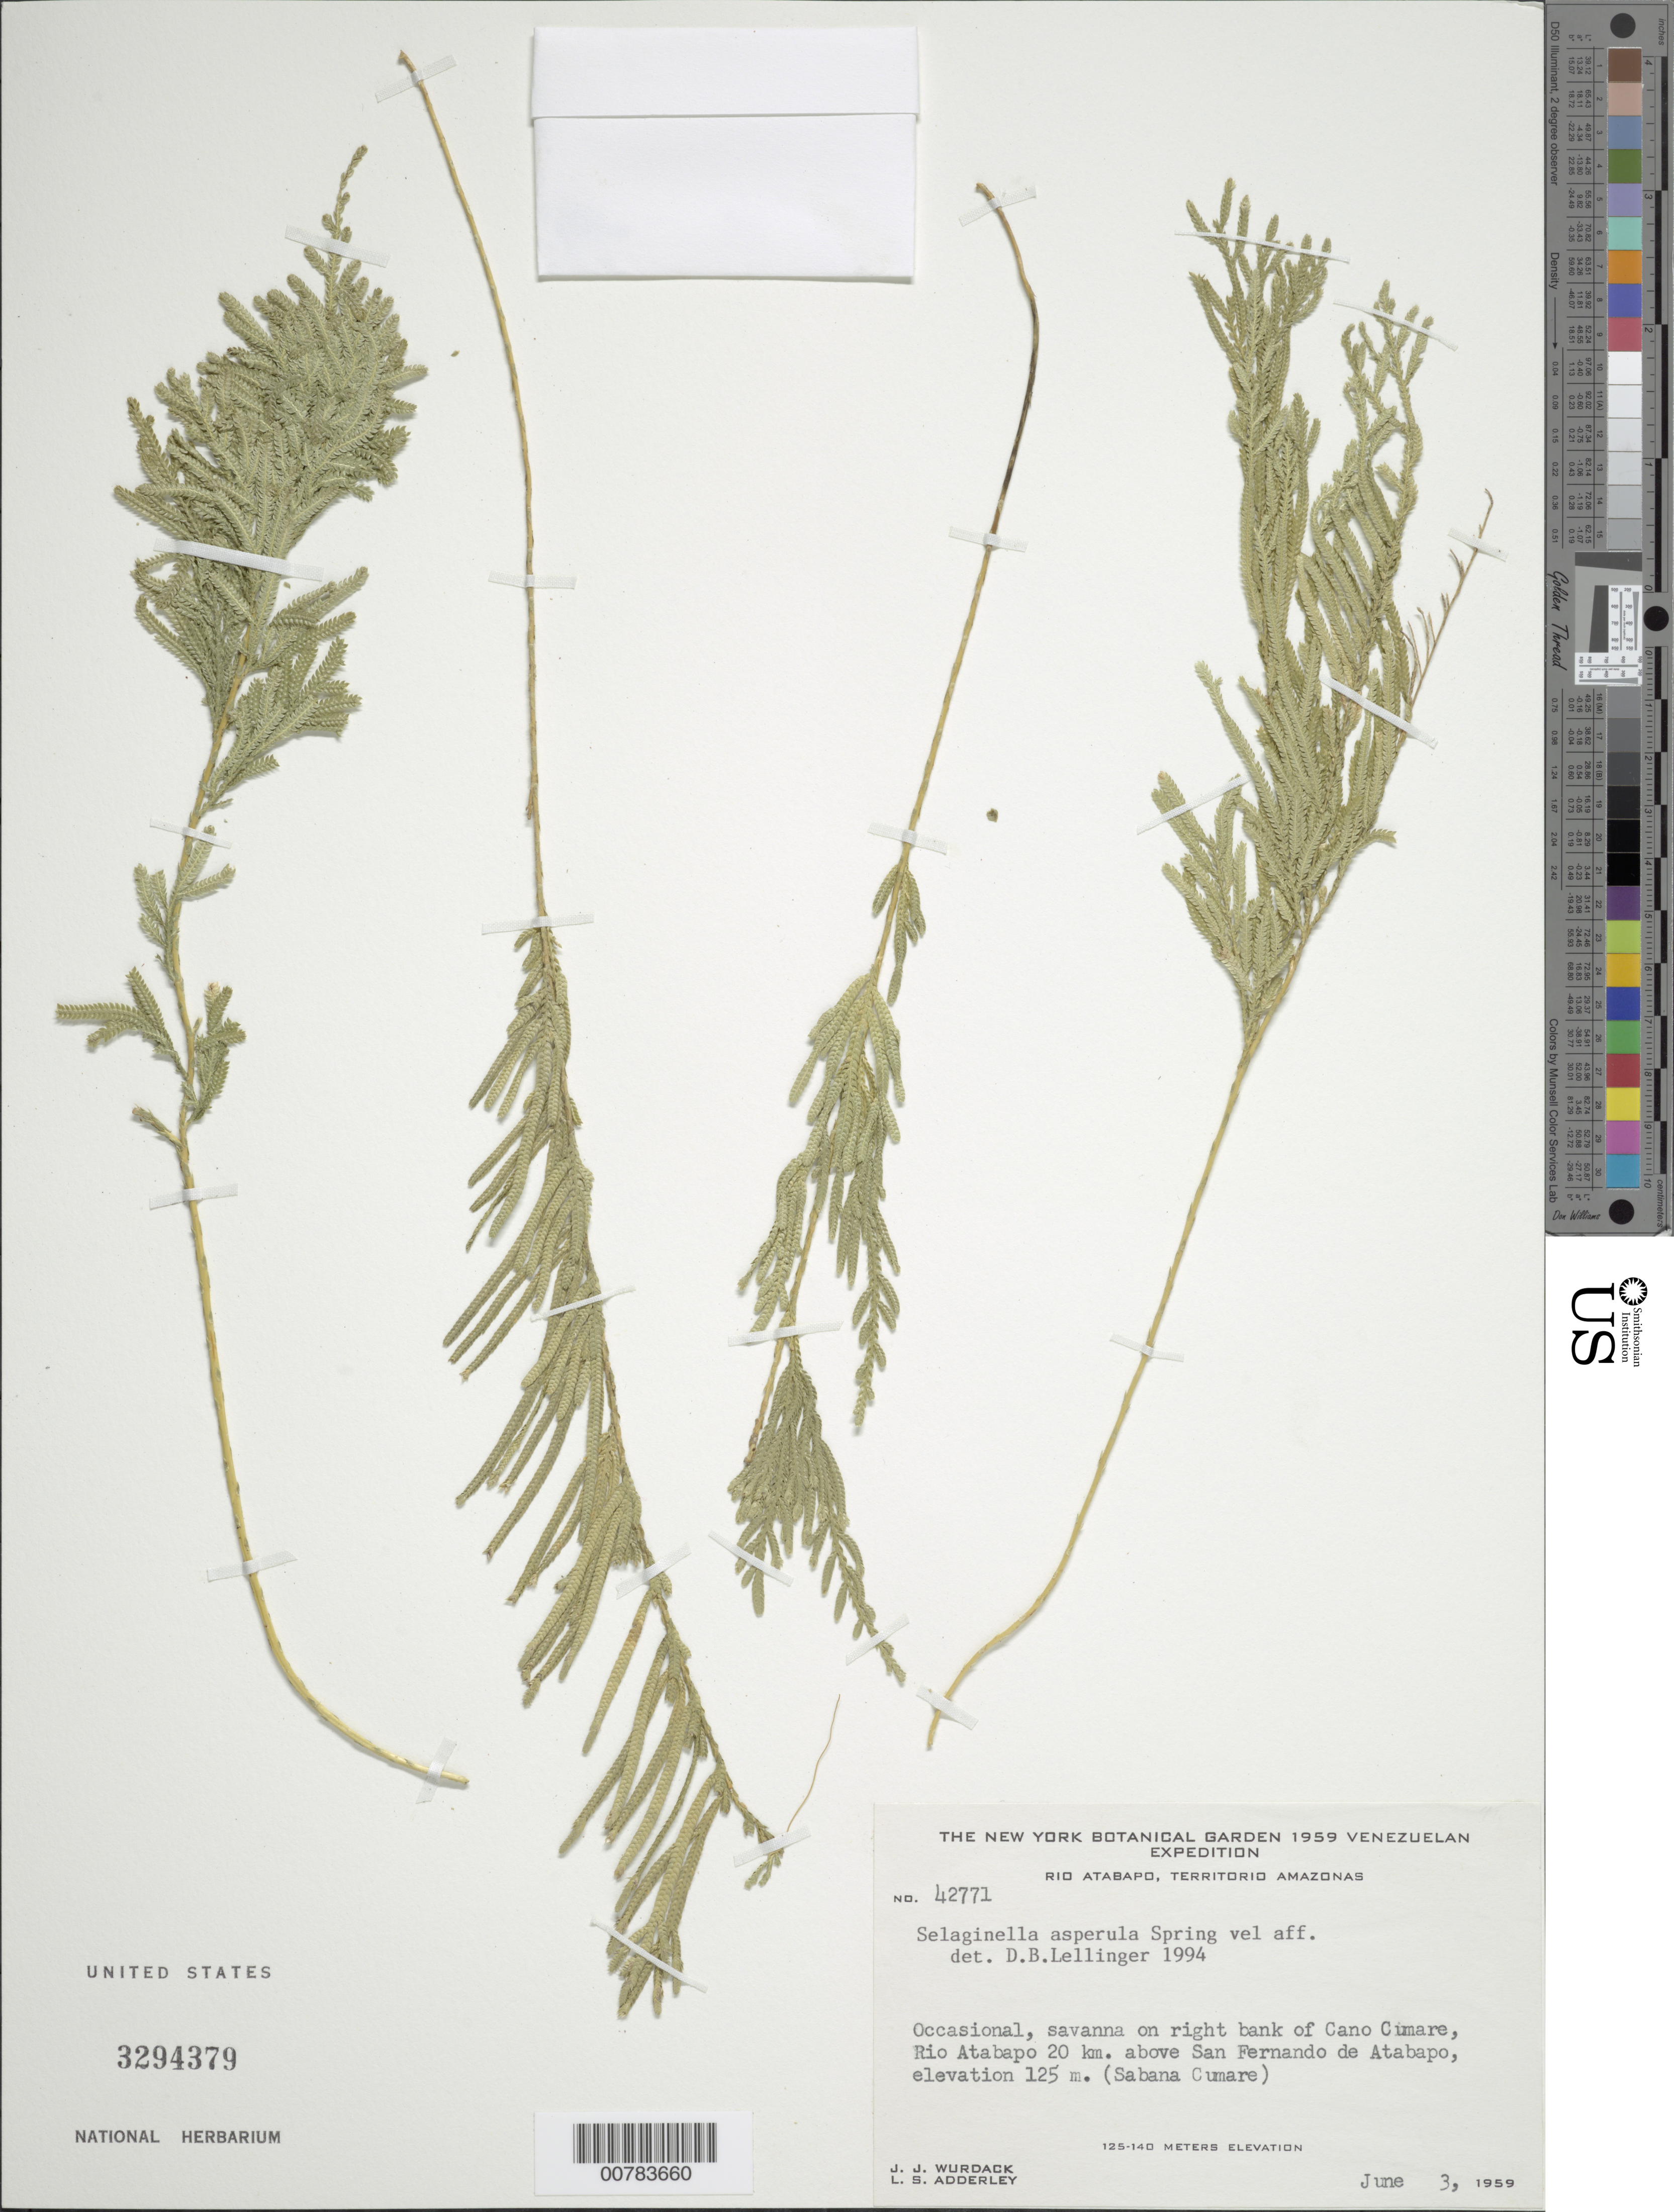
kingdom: Plantae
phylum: Tracheophyta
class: Lycopodiopsida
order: Selaginellales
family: Selaginellaceae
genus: Selaginella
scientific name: Selaginella asperula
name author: Spring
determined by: Lellinger, David B., (BOT), Smithsonian Institution - National Museum of Natural History (UNITED STATES)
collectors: J. J. Wurdack & L. S. Adderley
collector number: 42771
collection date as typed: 3-Jun-59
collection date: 1959-06-03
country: Venezuela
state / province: Amazonas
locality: Sabana Cumare on right bank of Caño Cumare, Río Atabapo, 20 km above San Fernando de Atabapo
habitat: Savanna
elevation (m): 125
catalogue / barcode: US 3294379